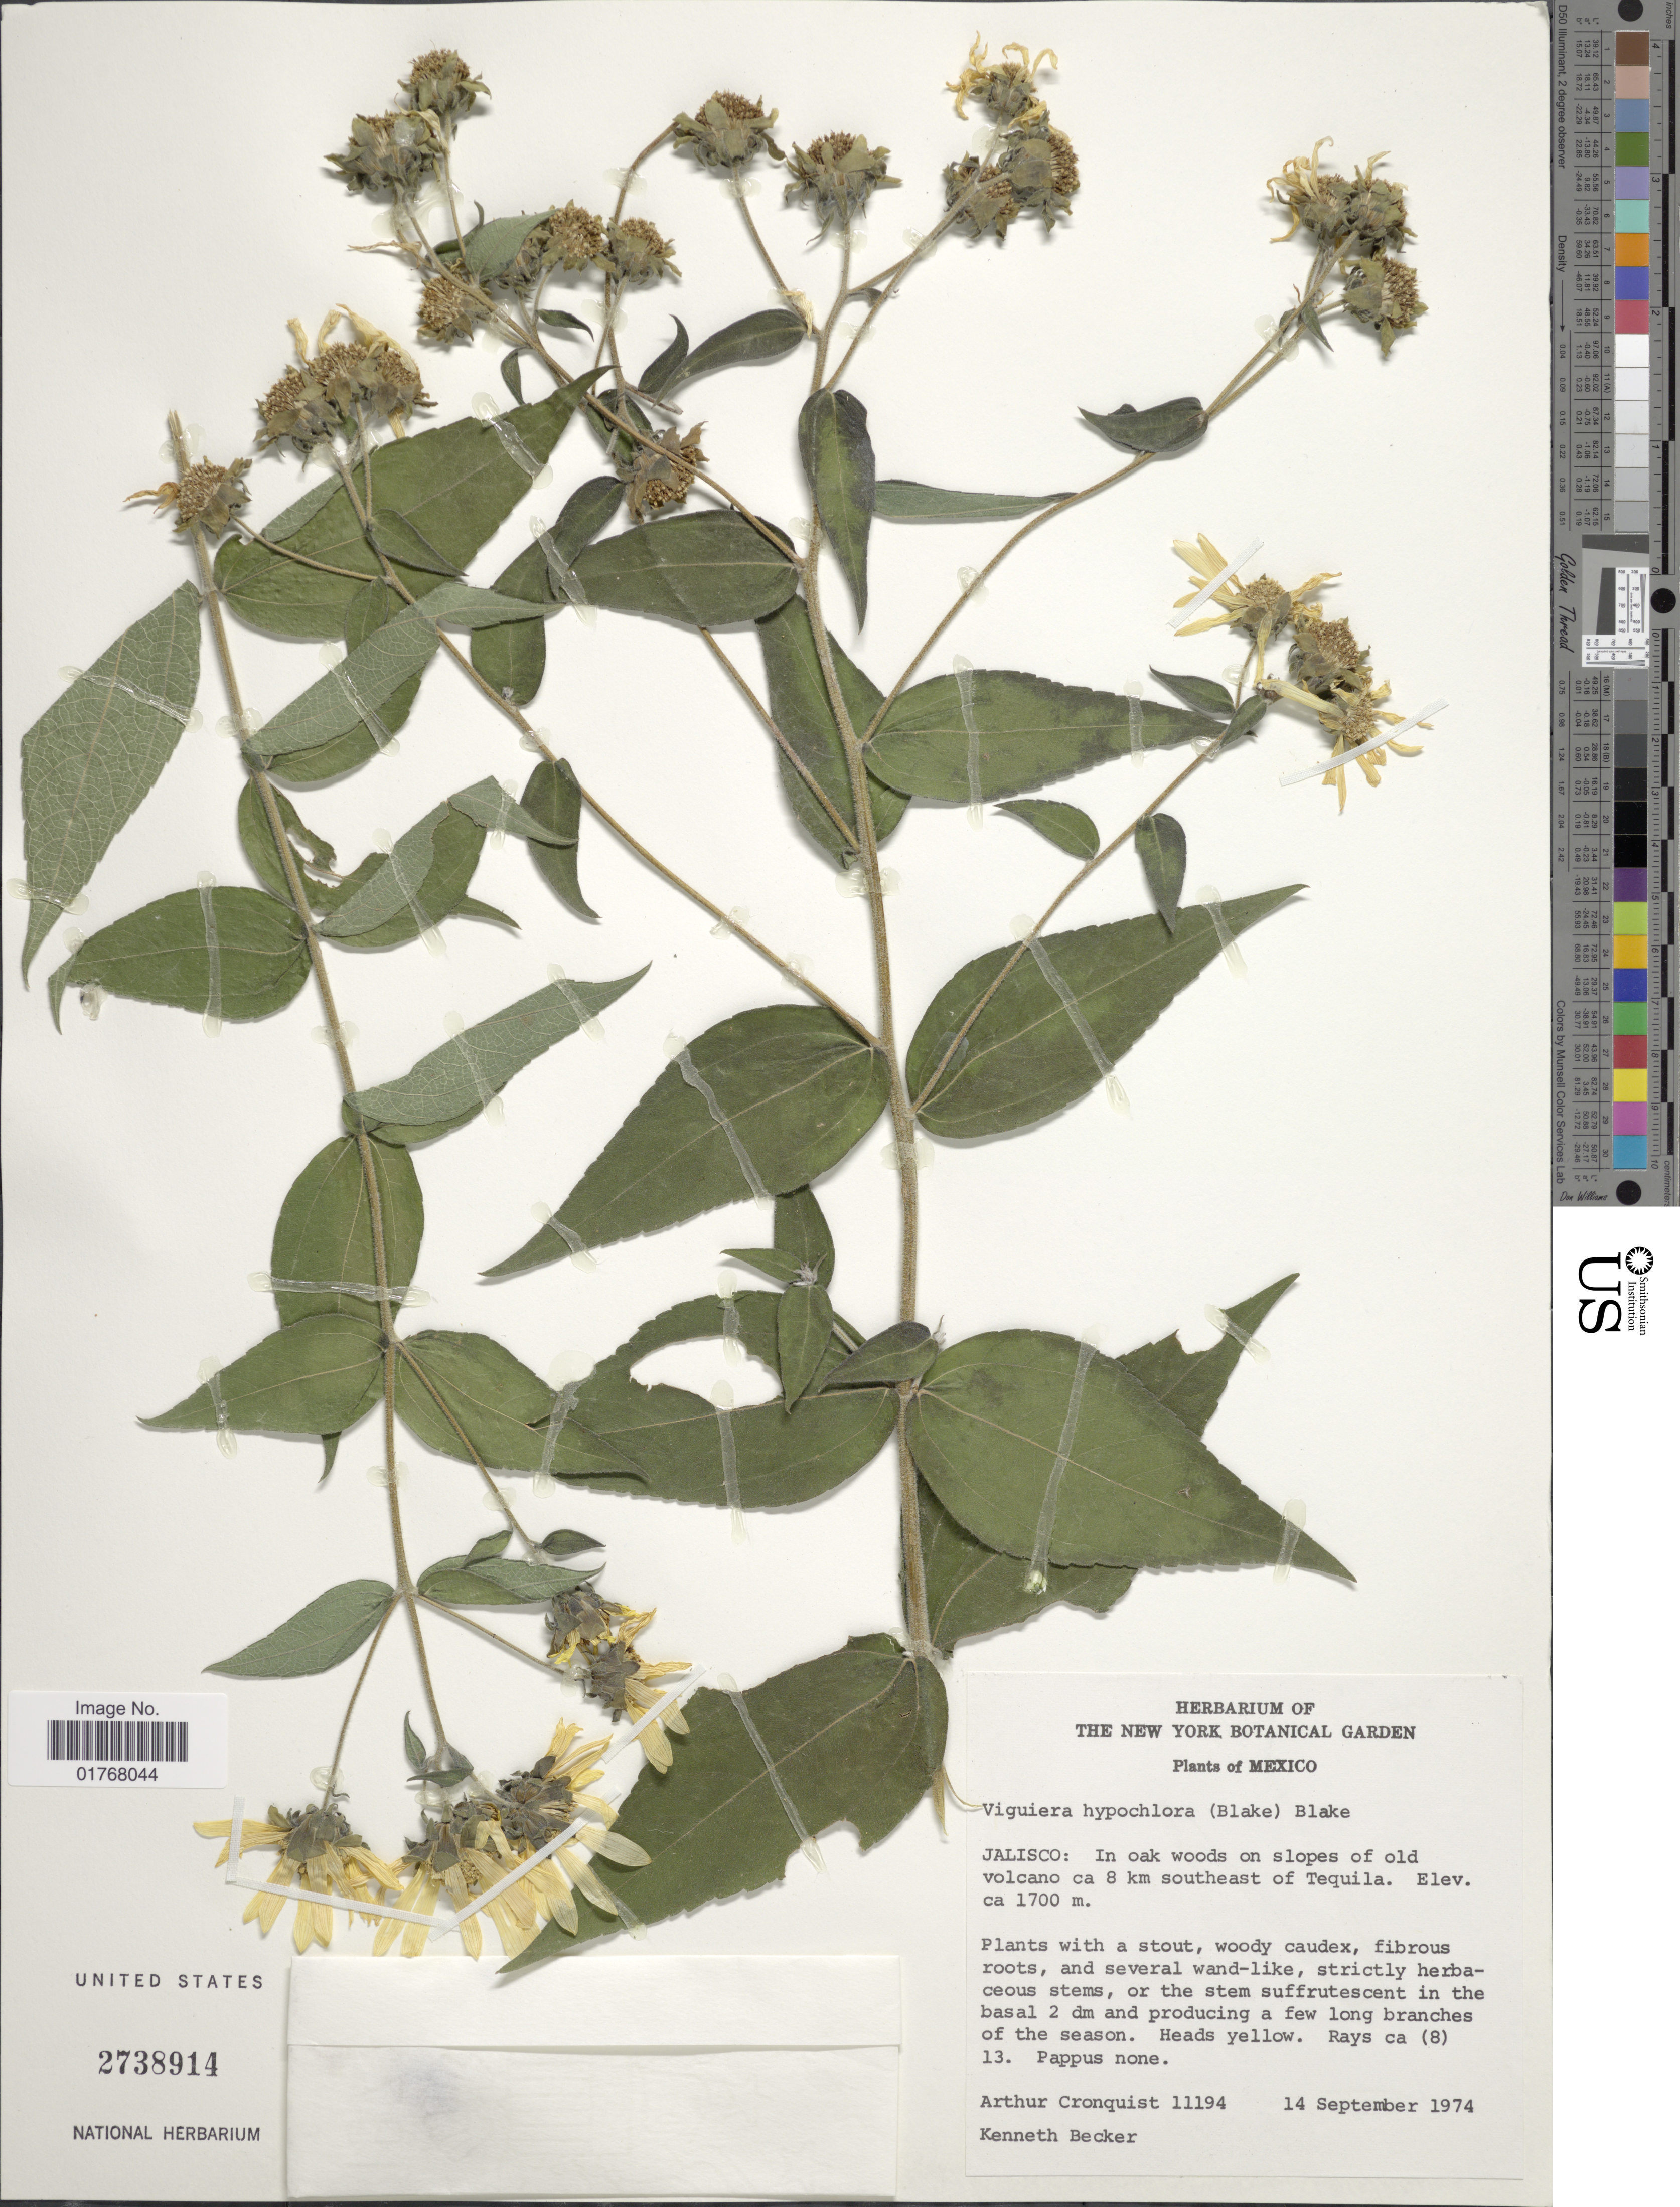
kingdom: Plantae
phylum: Tracheophyta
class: Magnoliopsida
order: Asterales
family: Asteraceae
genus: Viguiera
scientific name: Viguiera hypochlora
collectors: A. J. Cronquist & K. M. Becker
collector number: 11194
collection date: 1974-09-14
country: Mexico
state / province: Jalisco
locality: In oak woods on slope of old volcano ca 8 km southeast of Tequila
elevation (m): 1700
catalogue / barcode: US 2738914